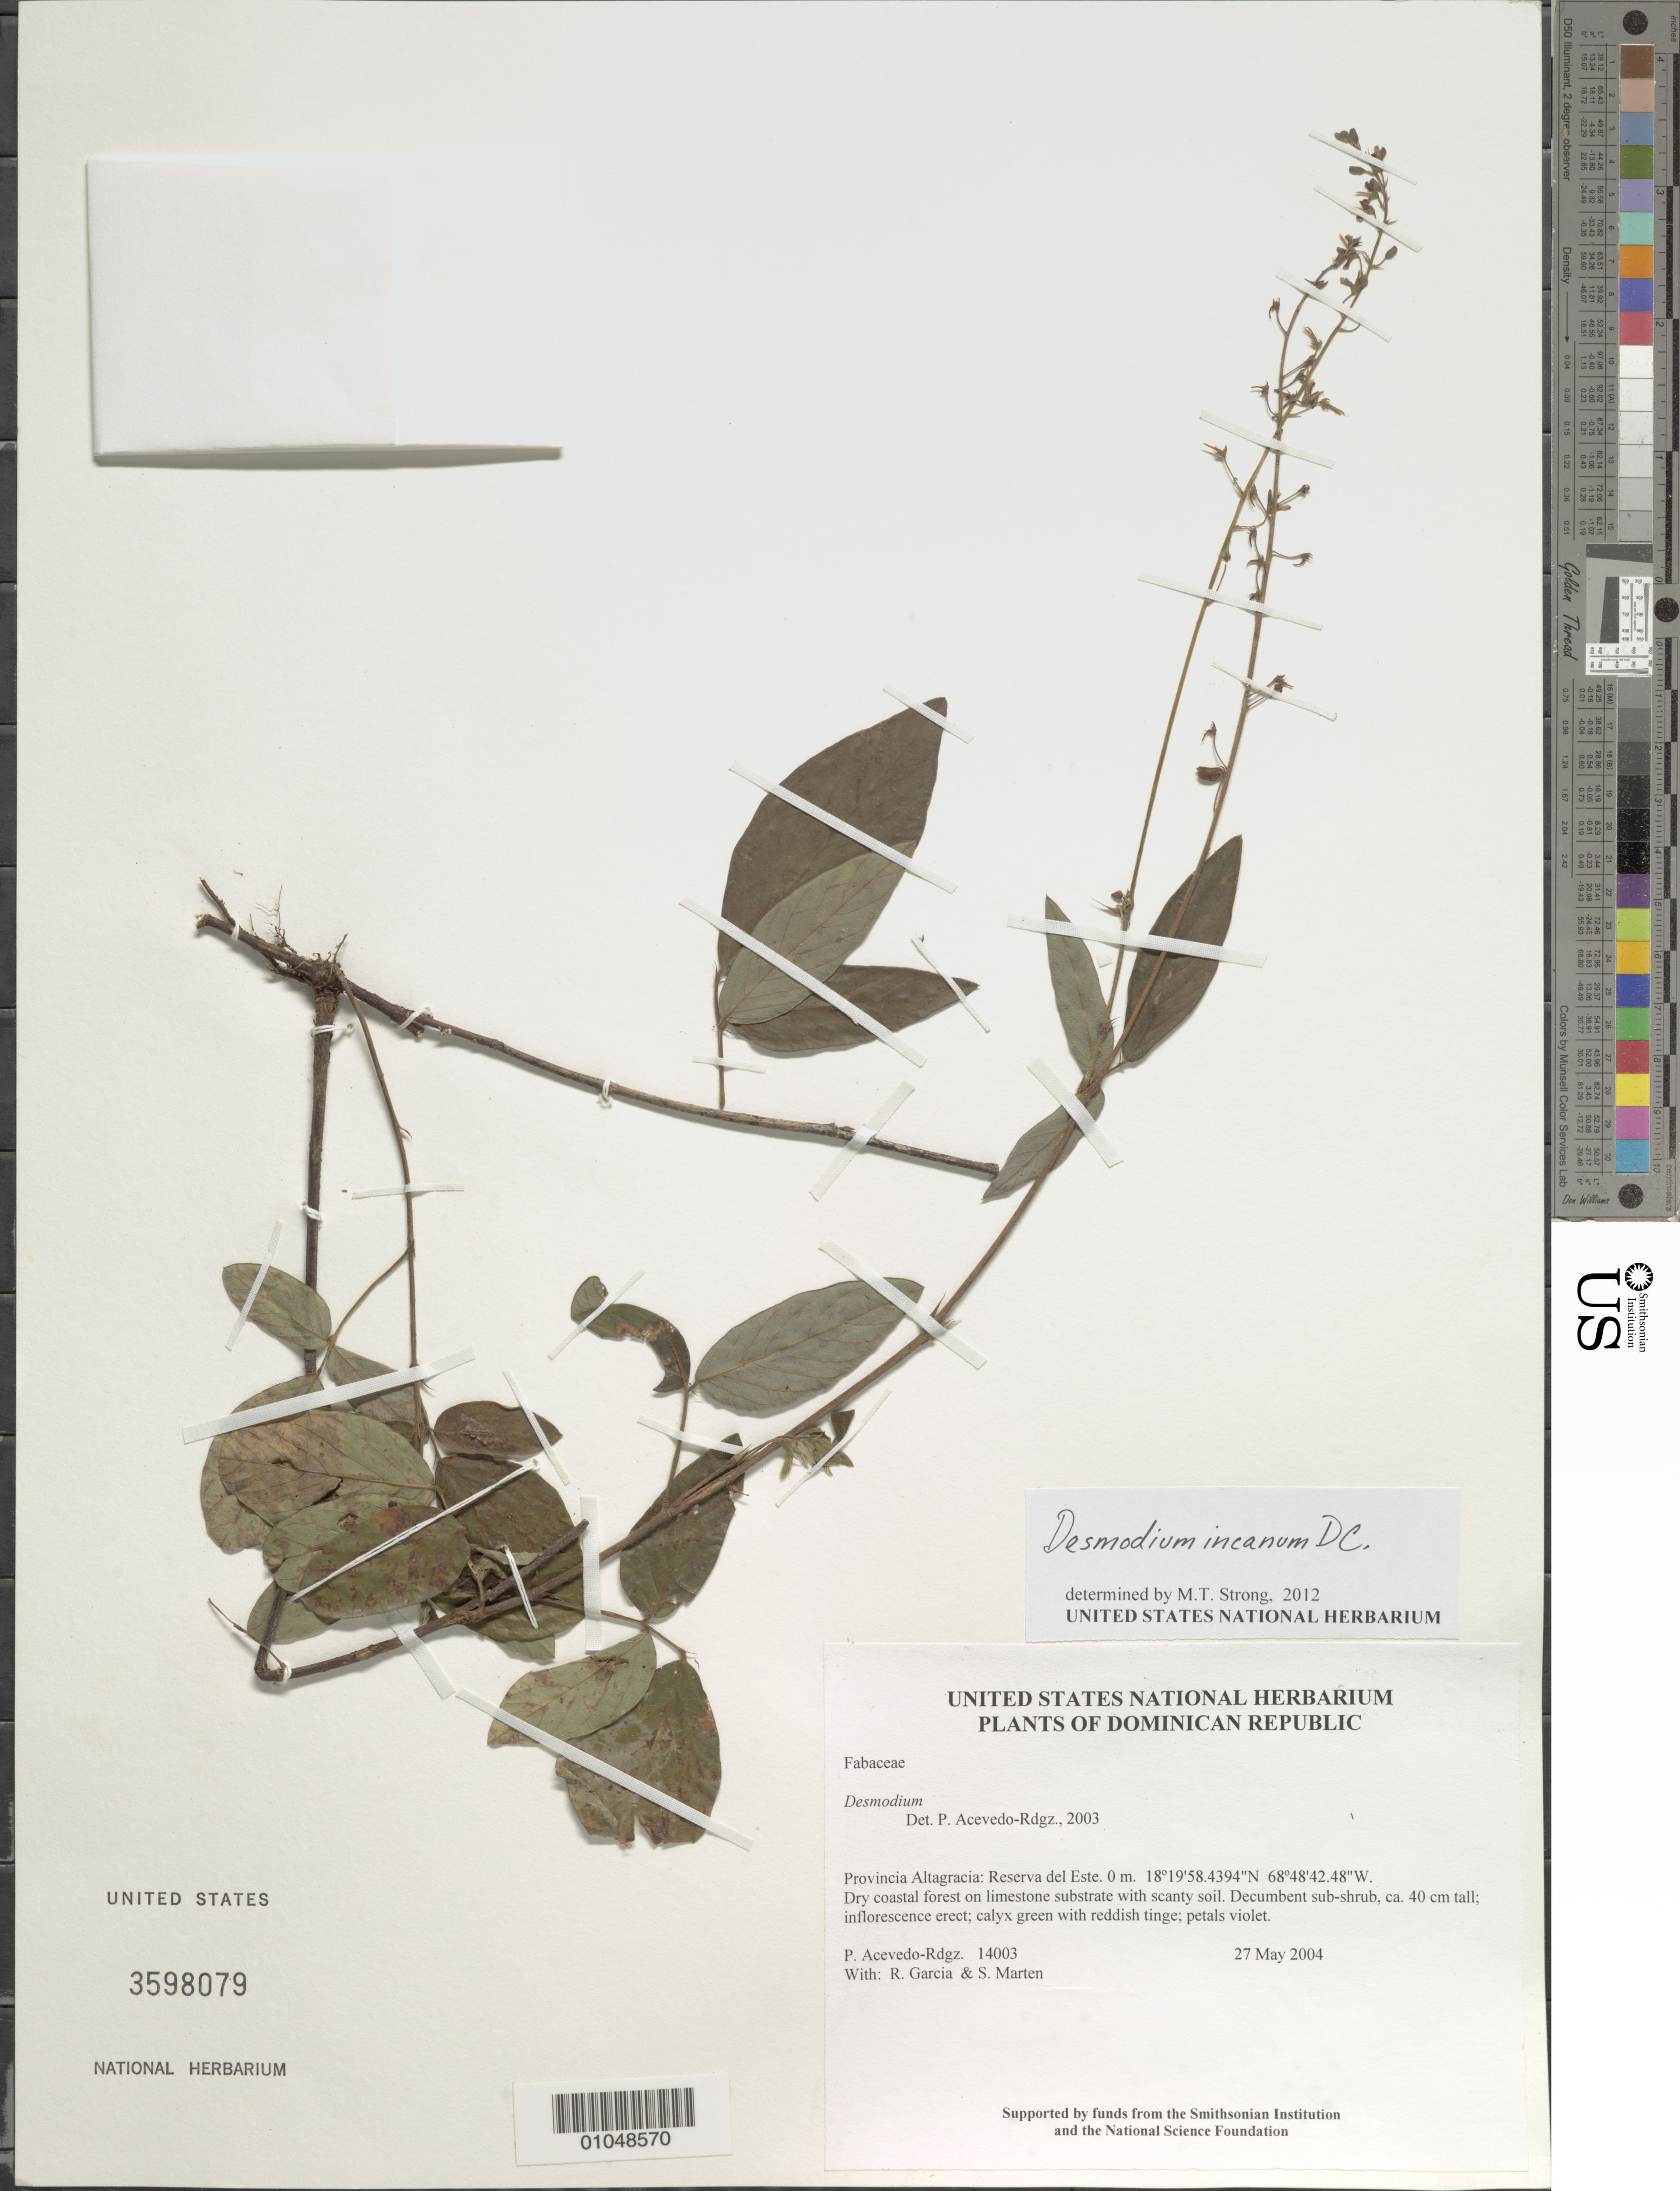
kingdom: Plantae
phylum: Tracheophyta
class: Magnoliopsida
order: Fabales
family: Fabaceae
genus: Desmodium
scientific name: Desmodium incanum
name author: (Sw.) DC.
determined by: Strong, M. T., (US), Smithsonian Institution - National Museum of Natural History (UNITED STATES)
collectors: P. Acevedo-Rodr., R. G. García & S. Marten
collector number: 14003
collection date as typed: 27 May 2004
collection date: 2004-05-27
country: Dominican Republic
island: Hispaniola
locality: Provincia Altagracia: Reserva del Este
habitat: Dry coastal forest on limestone substrate with scanty soil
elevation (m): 0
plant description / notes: US, MO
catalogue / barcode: US 3598079